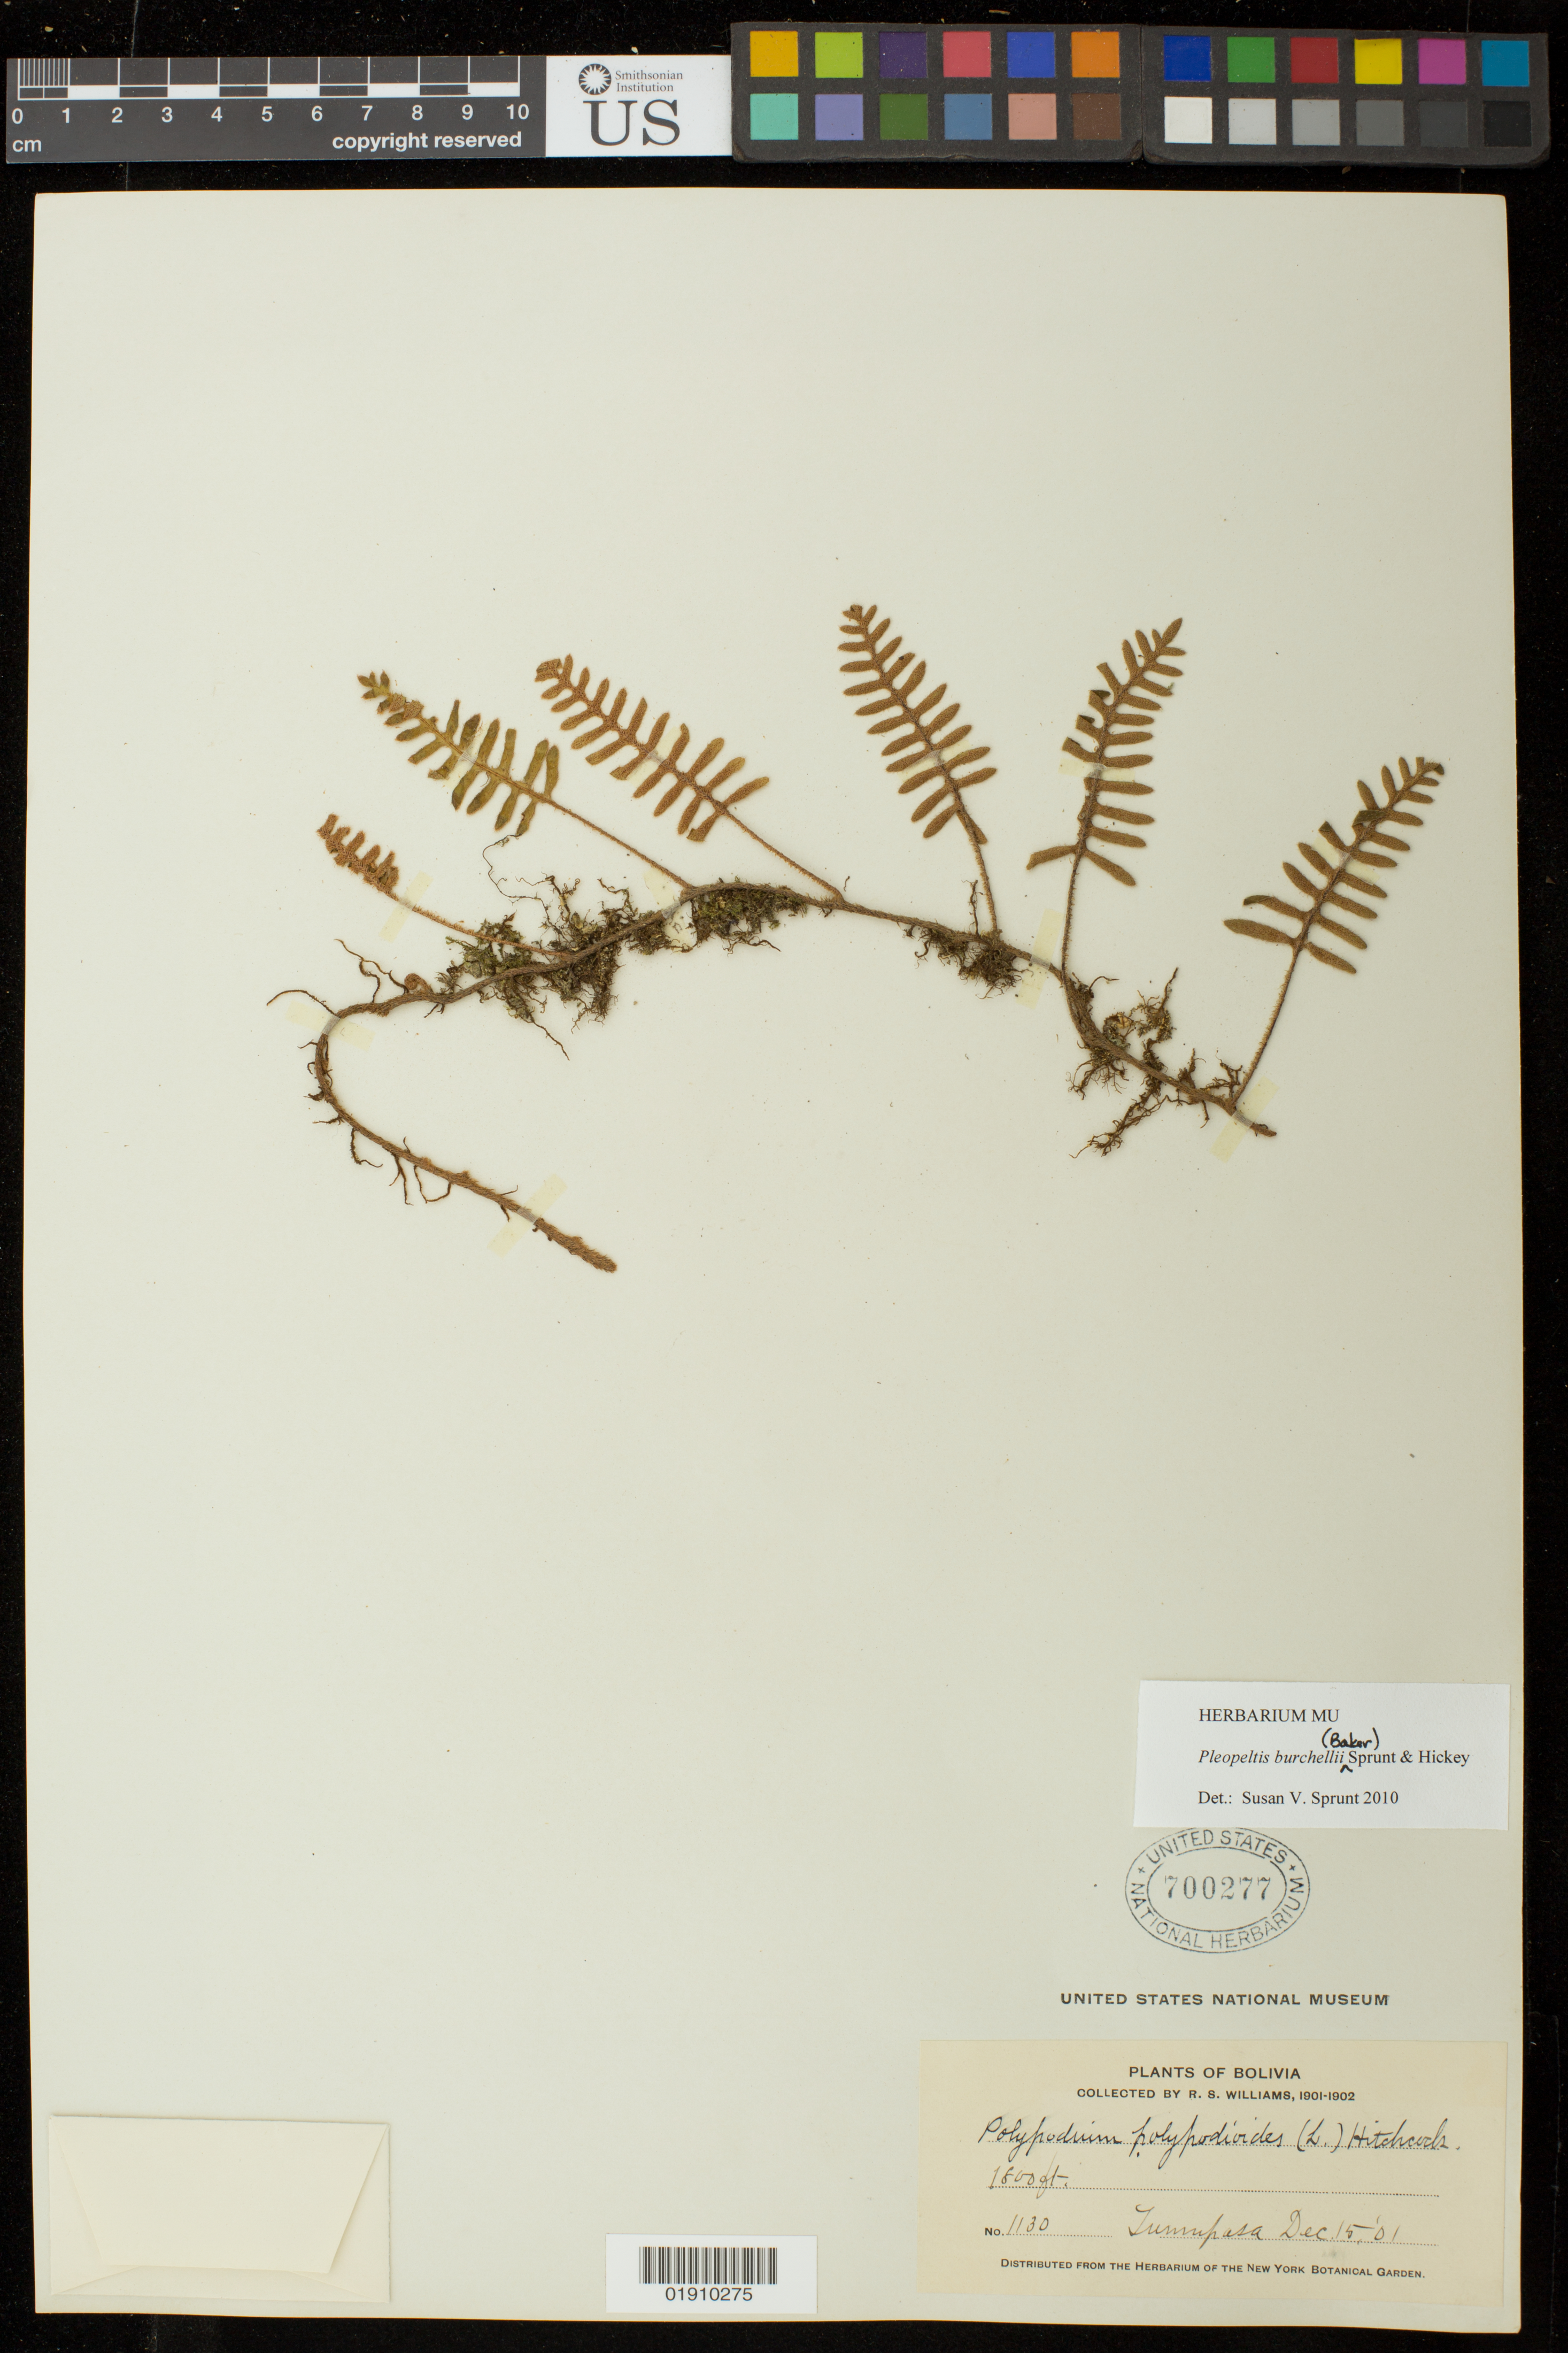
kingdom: Plantae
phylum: Tracheophyta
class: Polypodiopsida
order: Polypodiales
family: Polypodiaceae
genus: Pleopeltis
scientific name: Pleopeltis burchellii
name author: (Baker) Sprunt & Hickey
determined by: Sprunt, S. V.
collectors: R. S. Williams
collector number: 1130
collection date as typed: Dec. 15, 1901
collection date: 1901-12-15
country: Bolivia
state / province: La Paz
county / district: Iturralde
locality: Tumupasa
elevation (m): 549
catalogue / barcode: US 700277